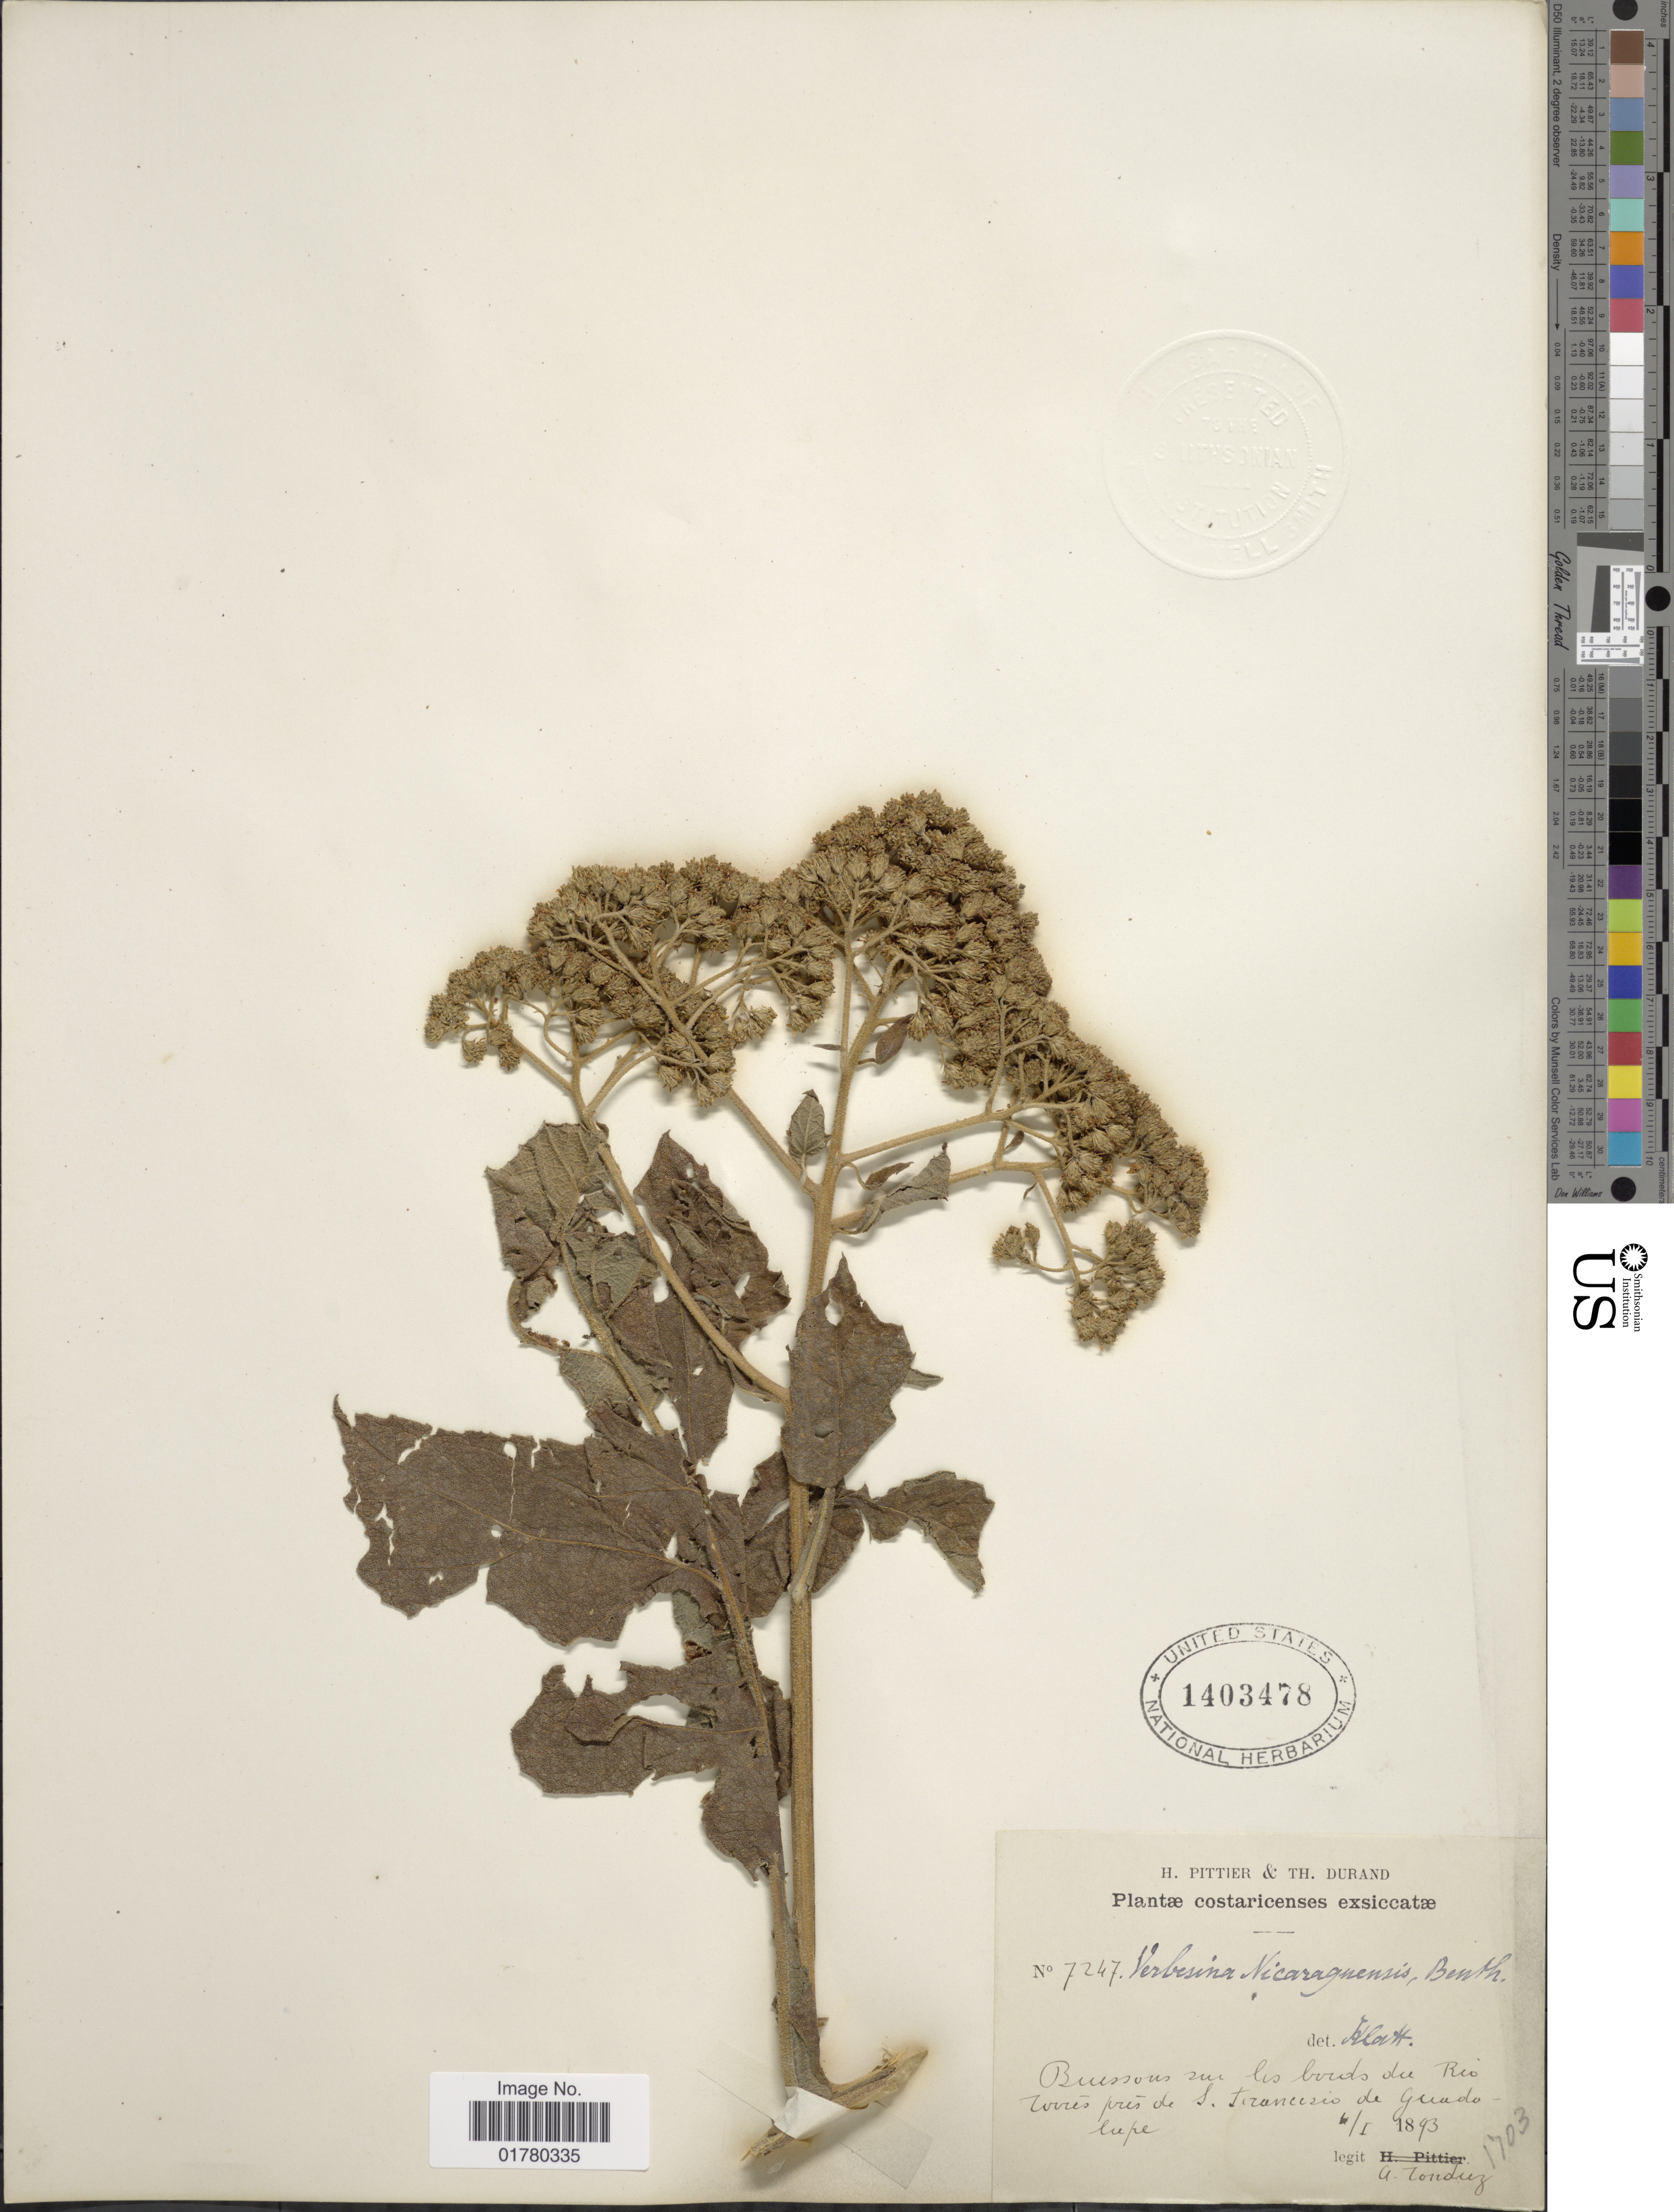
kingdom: Plantae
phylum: Tracheophyta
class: Magnoliopsida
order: Asterales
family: Asteraceae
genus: Verbesina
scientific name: Verbesina turbacensis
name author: Kunth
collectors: A. Tonduz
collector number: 7247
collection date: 1893-01-04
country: Costa Rica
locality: Buissons sur les bords du Rio Torres prés de S. Francisco de Guadalupe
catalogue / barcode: US 1403478